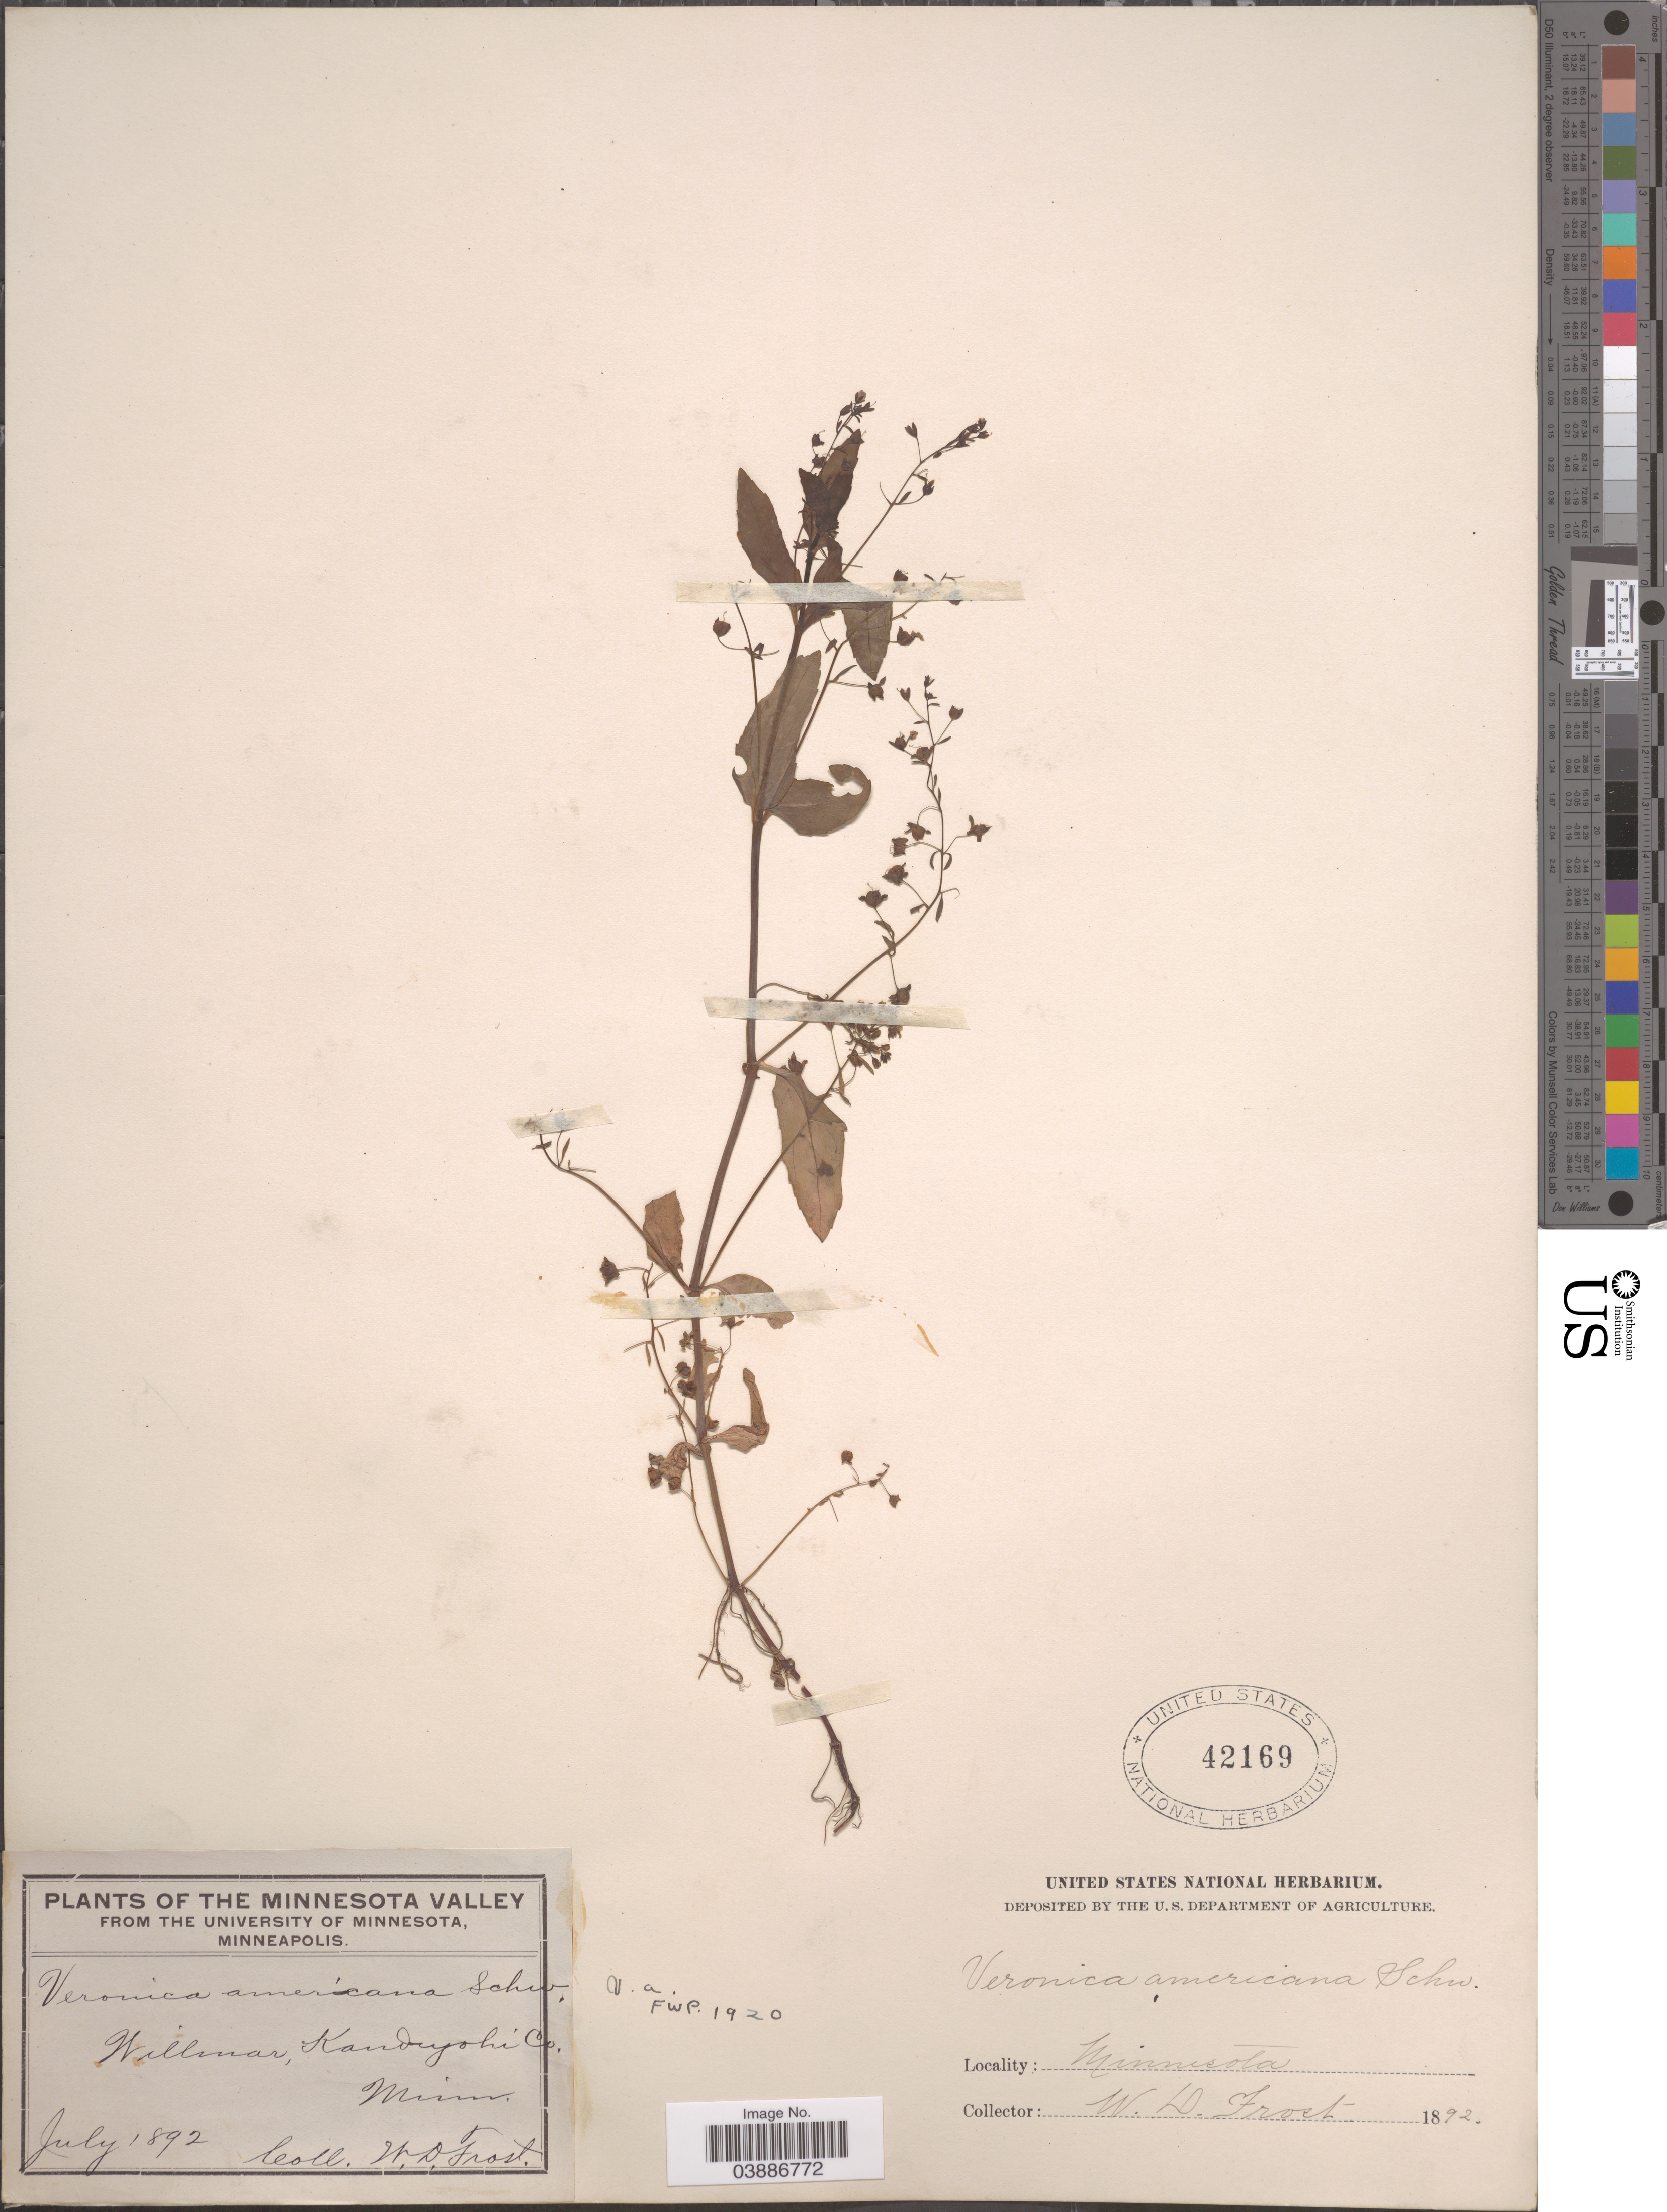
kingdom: Plantae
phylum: Tracheophyta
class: Magnoliopsida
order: Lamiales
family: Plantaginaceae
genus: Veronica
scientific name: Veronica americana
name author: Schwein. ex Benth.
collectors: W. Frost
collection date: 1892-07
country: United States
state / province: Minnesota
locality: The Minnesota Valley. Willmar, Kandiyohi Co.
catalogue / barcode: US 42169